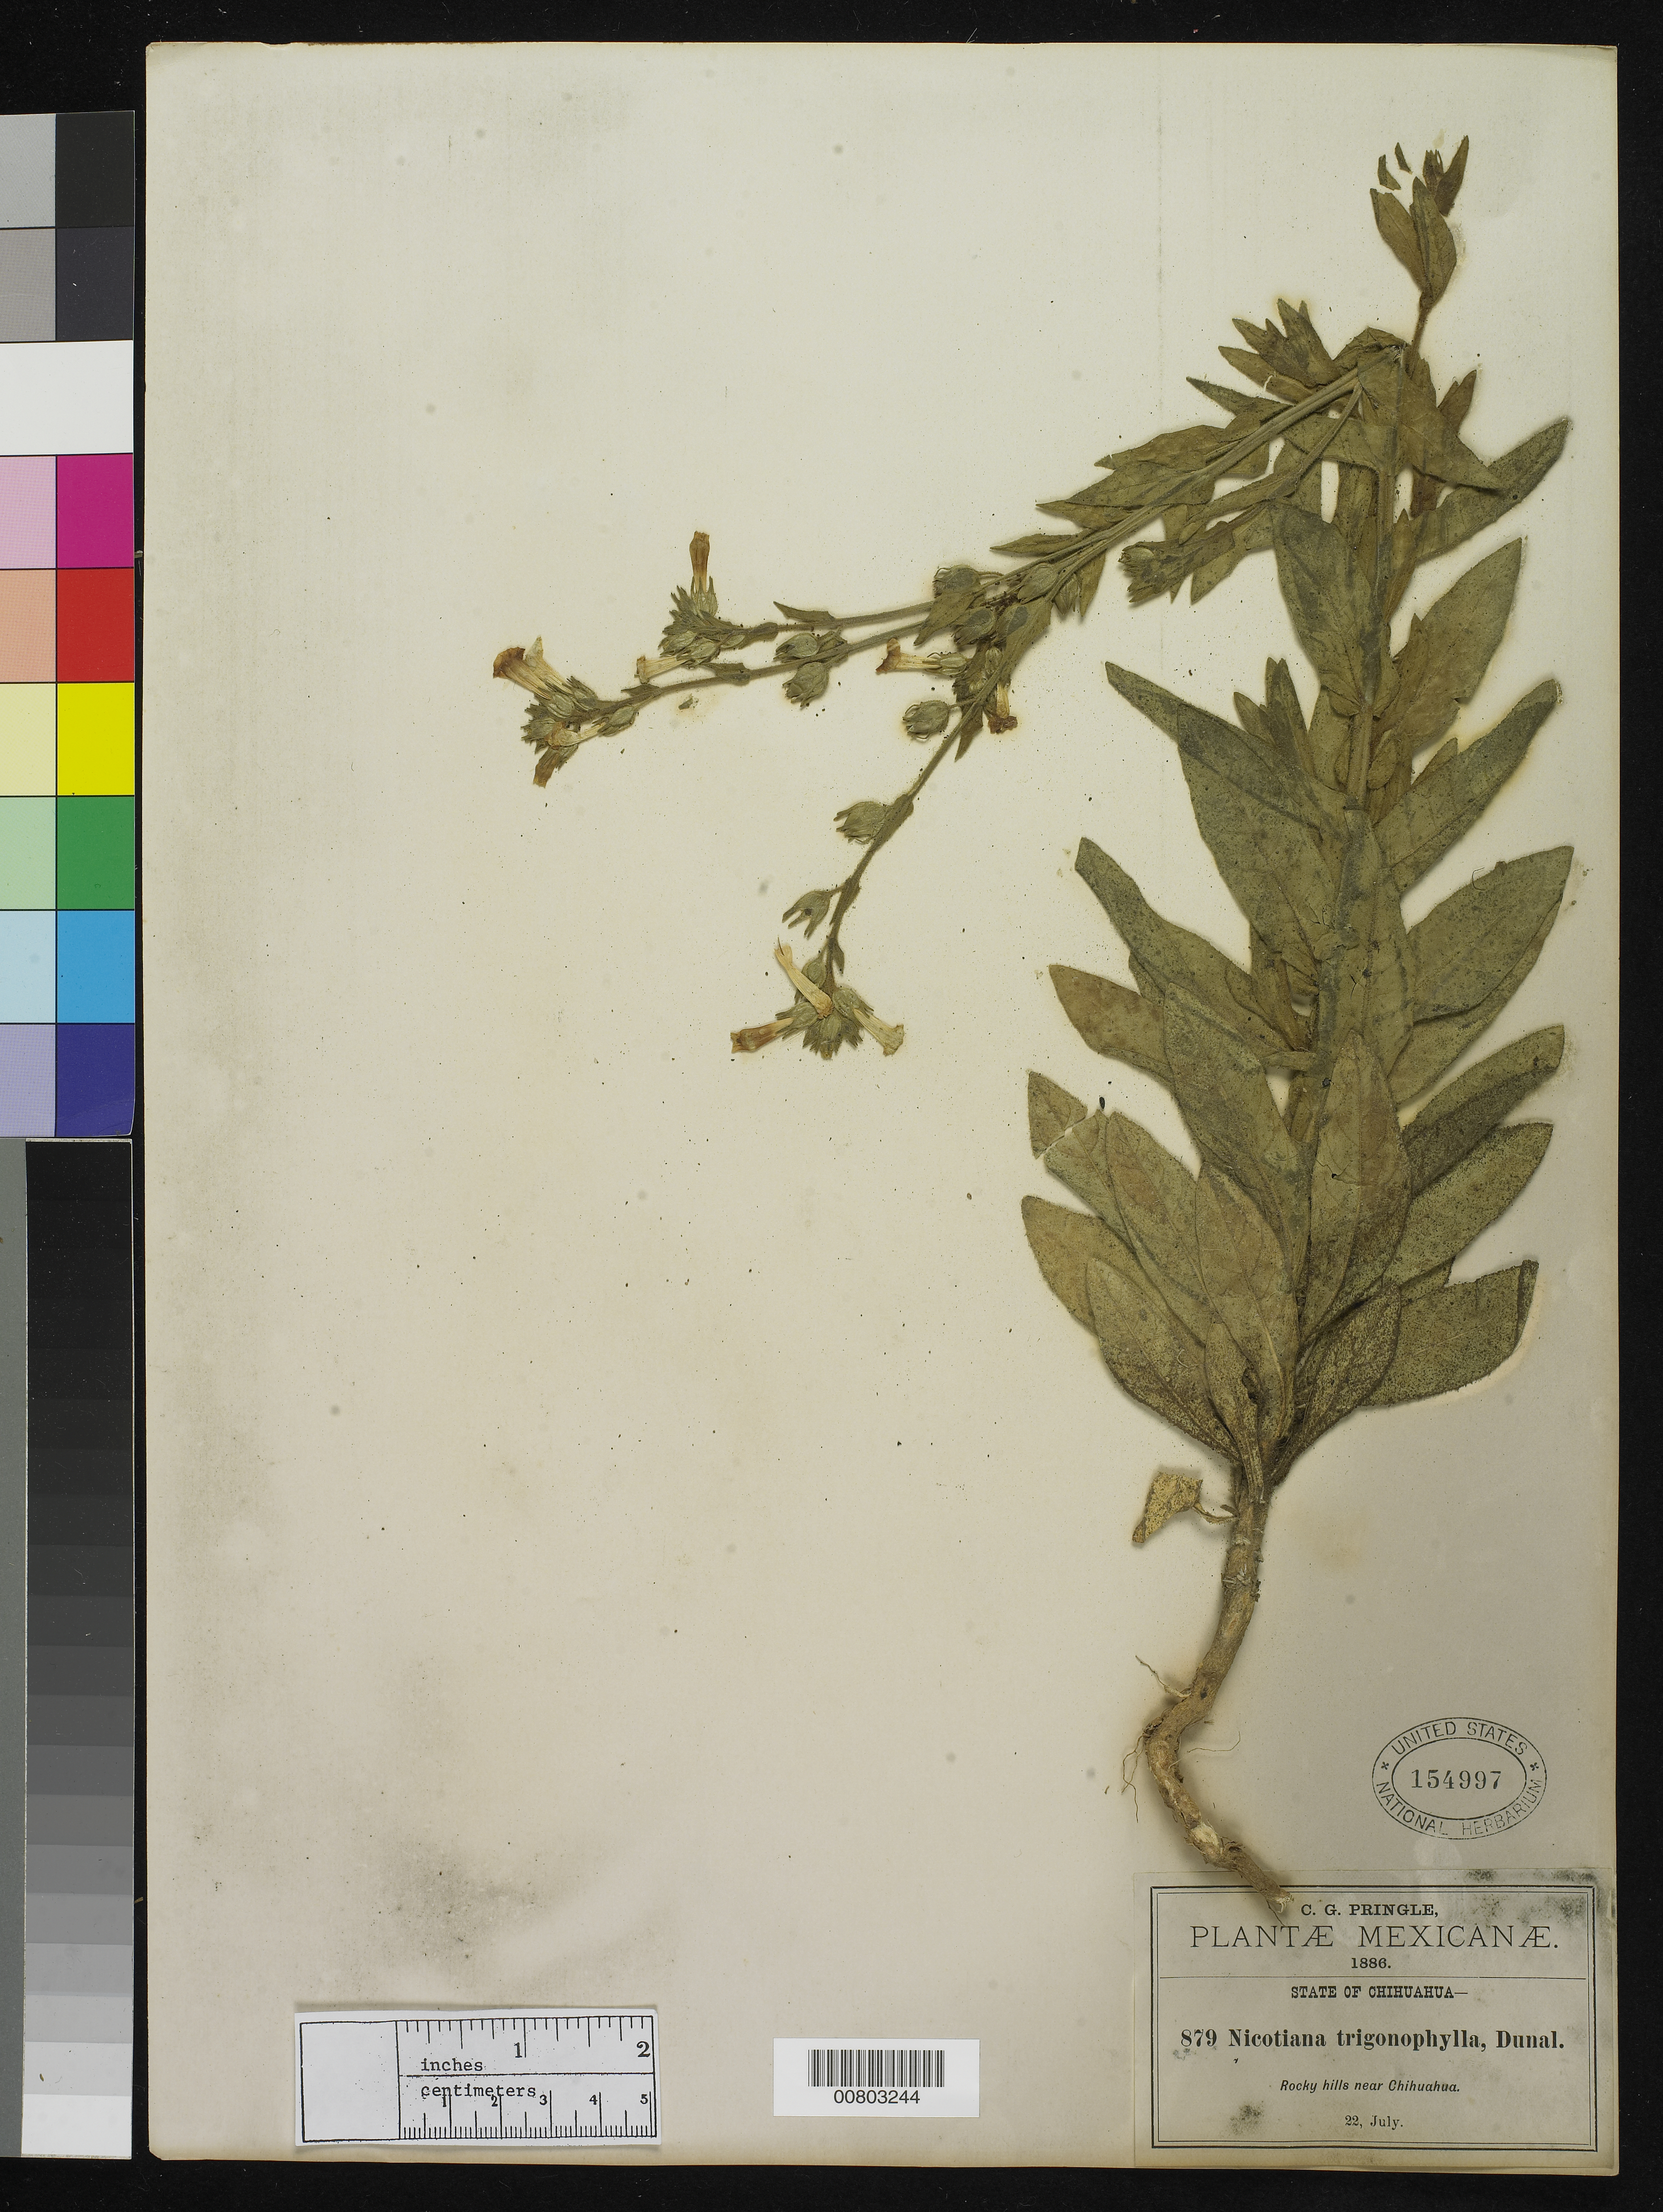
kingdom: Plantae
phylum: Tracheophyta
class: Magnoliopsida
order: Solanales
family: Solanaceae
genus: Nicotiana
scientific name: Nicotiana trigonophylla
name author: Dunal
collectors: C. G. Pringle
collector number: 879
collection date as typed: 22 Jul 1886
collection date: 1886-07-22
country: Mexico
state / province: Chihuahua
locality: Rocky hills near Chihuahua.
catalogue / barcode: US 154997